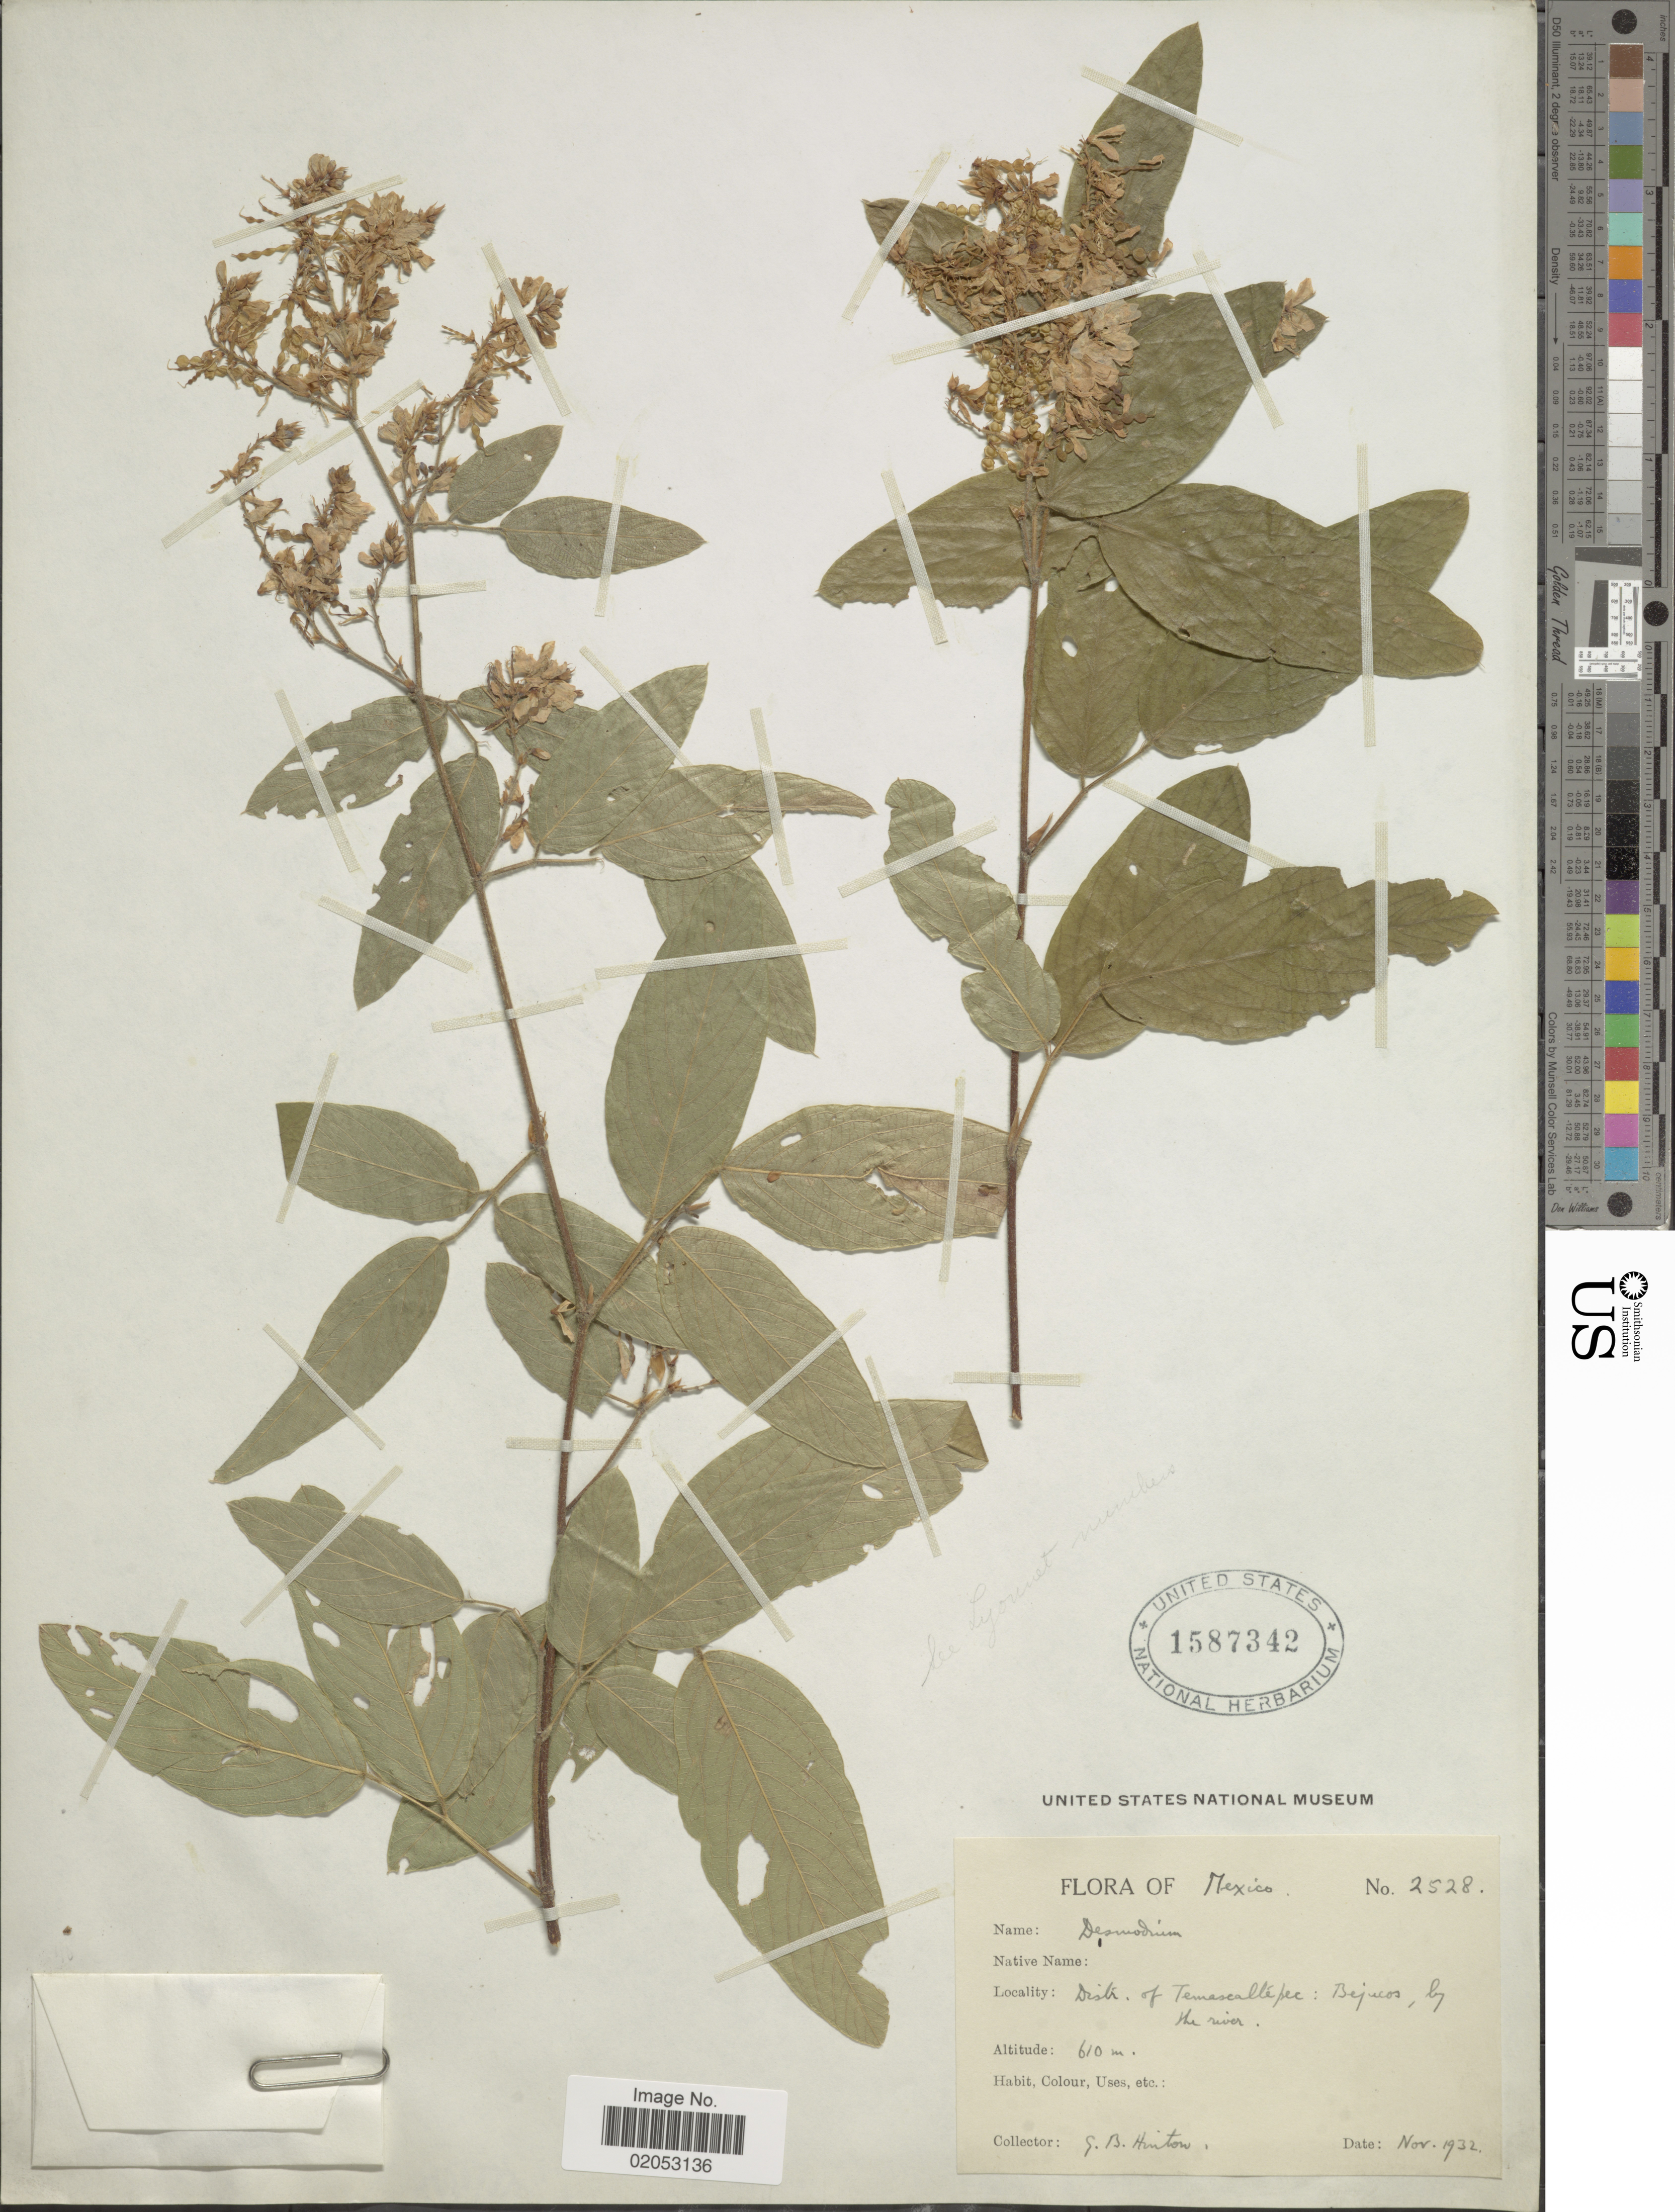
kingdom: Plantae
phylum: Tracheophyta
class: Magnoliopsida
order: Fabales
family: Fabaceae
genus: Desmodium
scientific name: Desmodium sp.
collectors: G. B. Hinton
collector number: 2528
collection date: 1932-11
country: Mexico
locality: Distr. of Temascaltépec: Bejucos, by the river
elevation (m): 610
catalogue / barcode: US 1587342